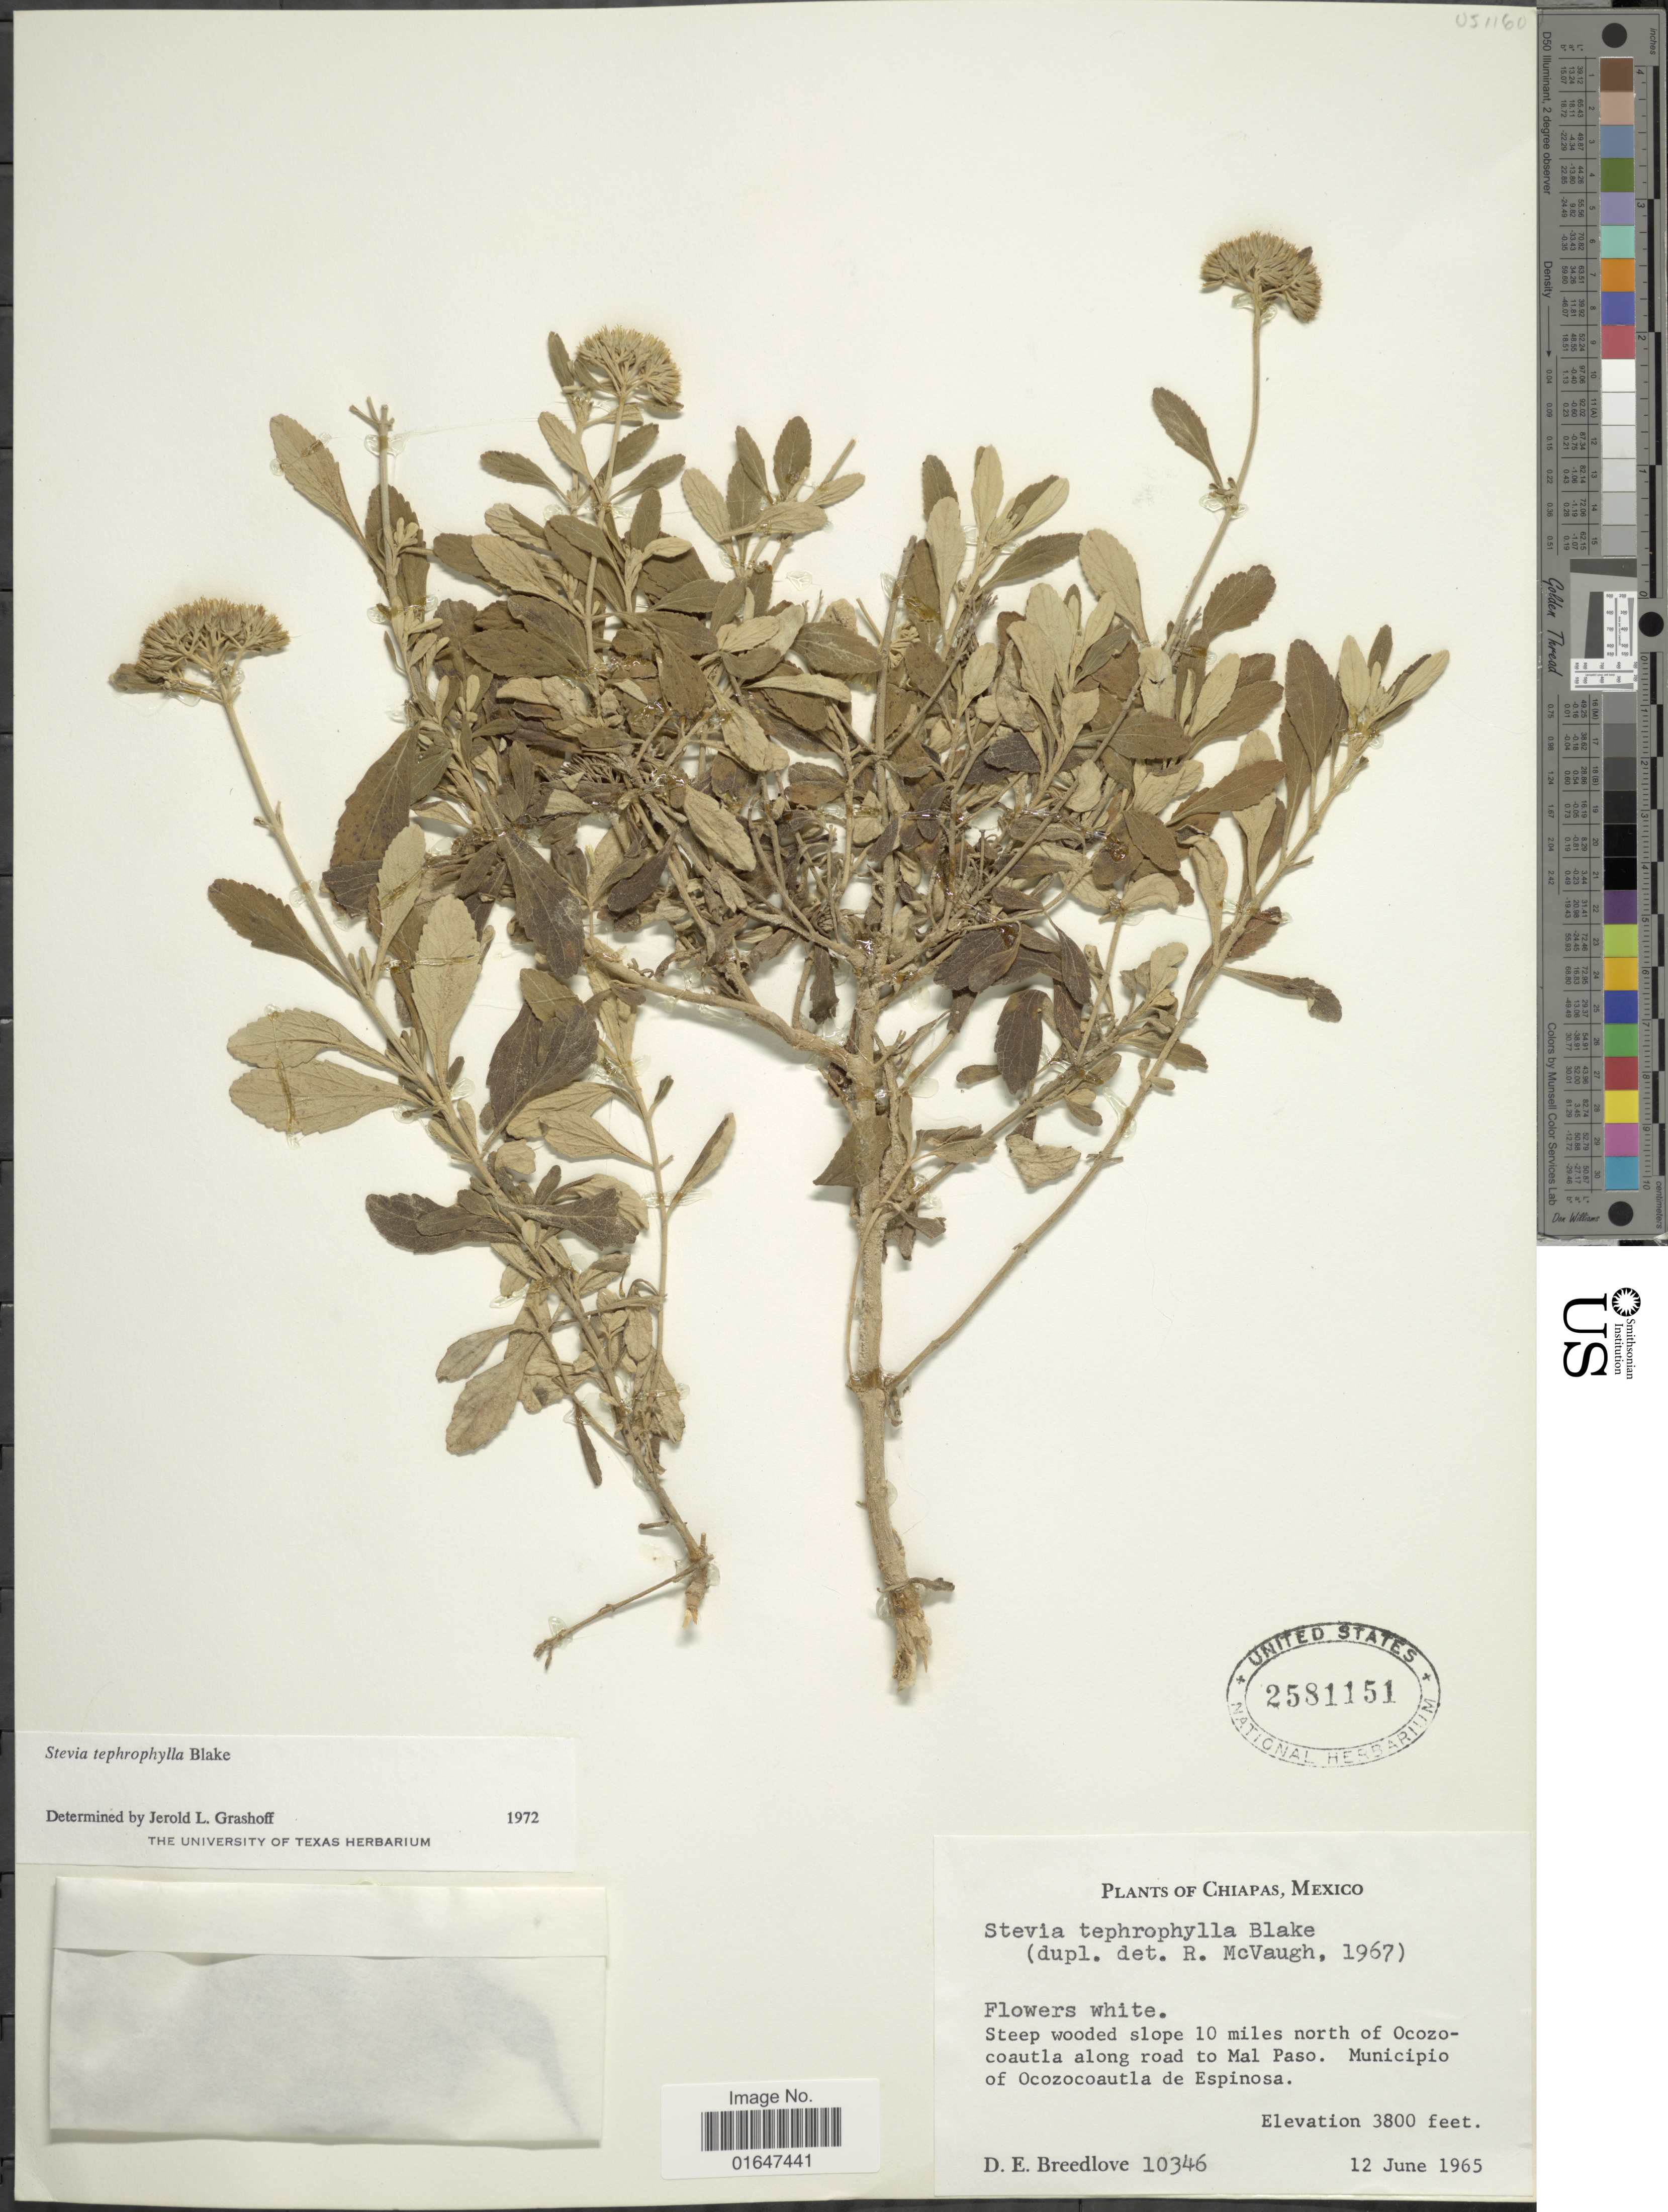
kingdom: Plantae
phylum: Tracheophyta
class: Magnoliopsida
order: Asterales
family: Asteraceae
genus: Stevia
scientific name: Stevia tephrophylla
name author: S.F. Blake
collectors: D. E. Breedlove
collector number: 10346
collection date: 1965-06-12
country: Mexico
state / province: Chiapas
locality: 10 miles north of Ocozocoautla along road to Mal Paso, Municipio of Ocozocoautla de Espinosa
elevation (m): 1158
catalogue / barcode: US 2581151